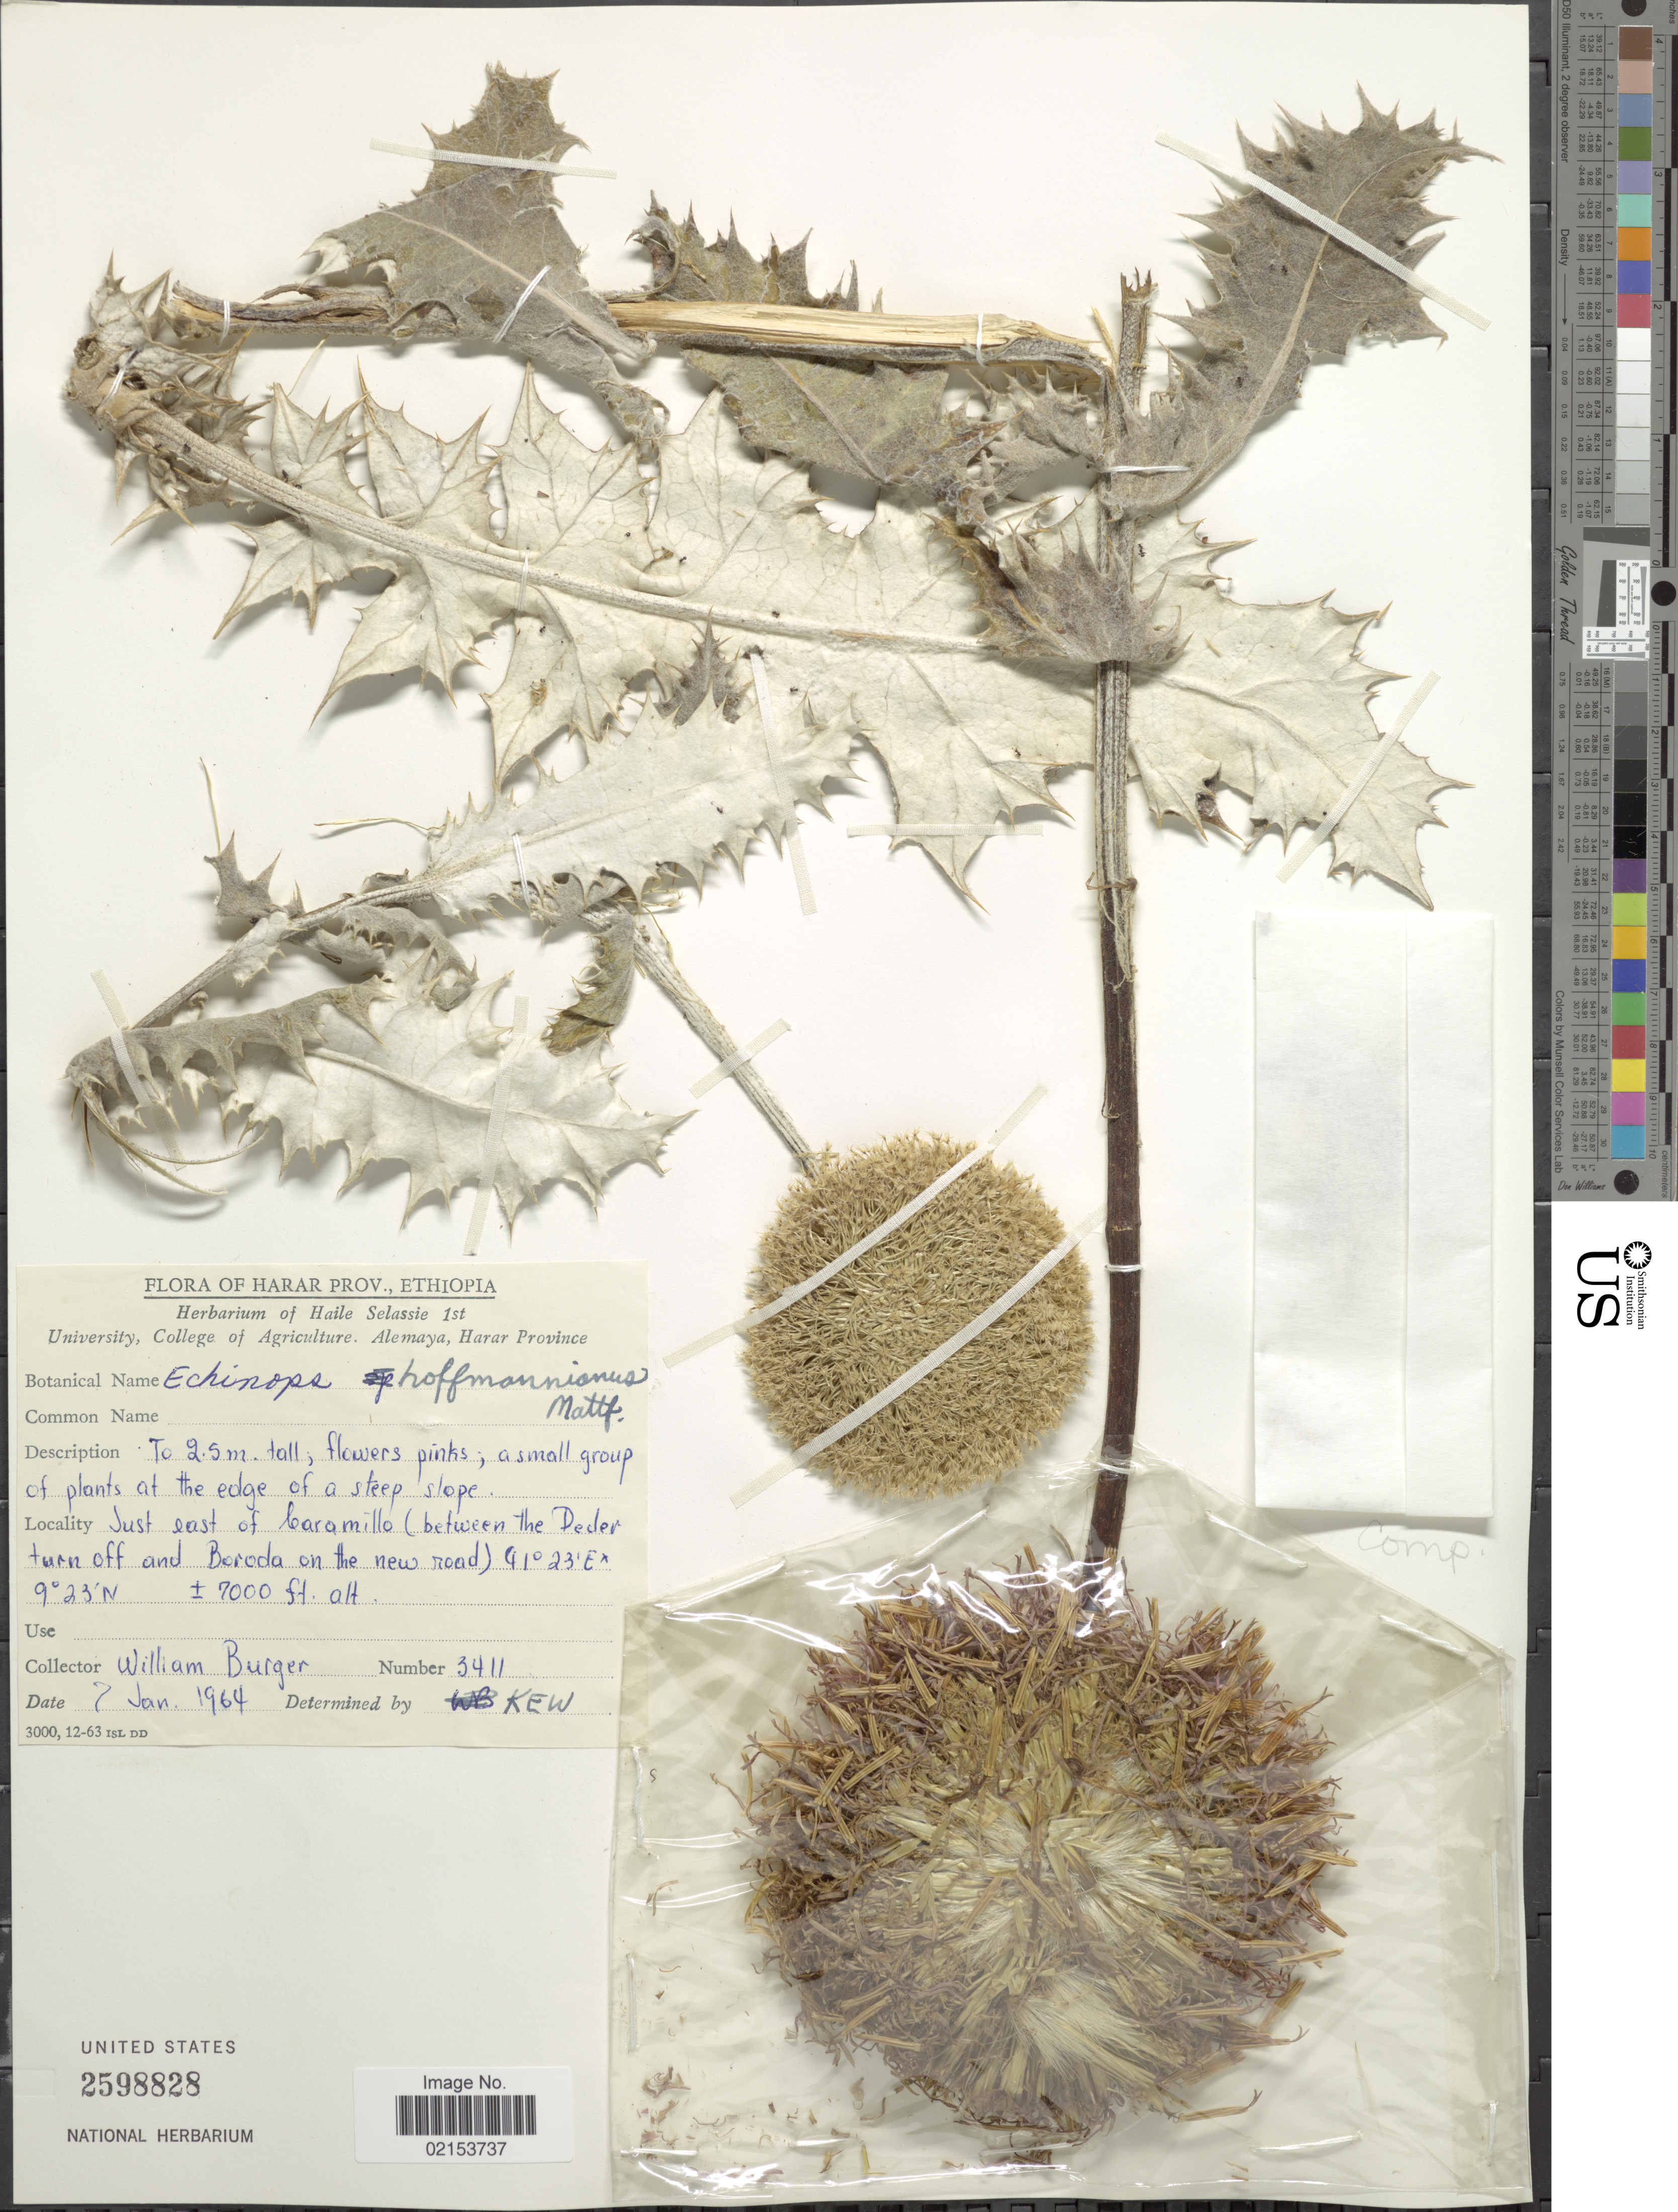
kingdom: Plantae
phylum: Tracheophyta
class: Magnoliopsida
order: Asterales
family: Asteraceae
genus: Echinops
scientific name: Echinops longisetus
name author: A. Rich.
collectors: W. Burger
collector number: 3411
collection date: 1964-01-07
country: Ethiopia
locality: Harar Prov. Just east of Caramillo (between the Deder turnoff and Boroda on the new road)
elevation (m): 2134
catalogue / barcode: US 2598828